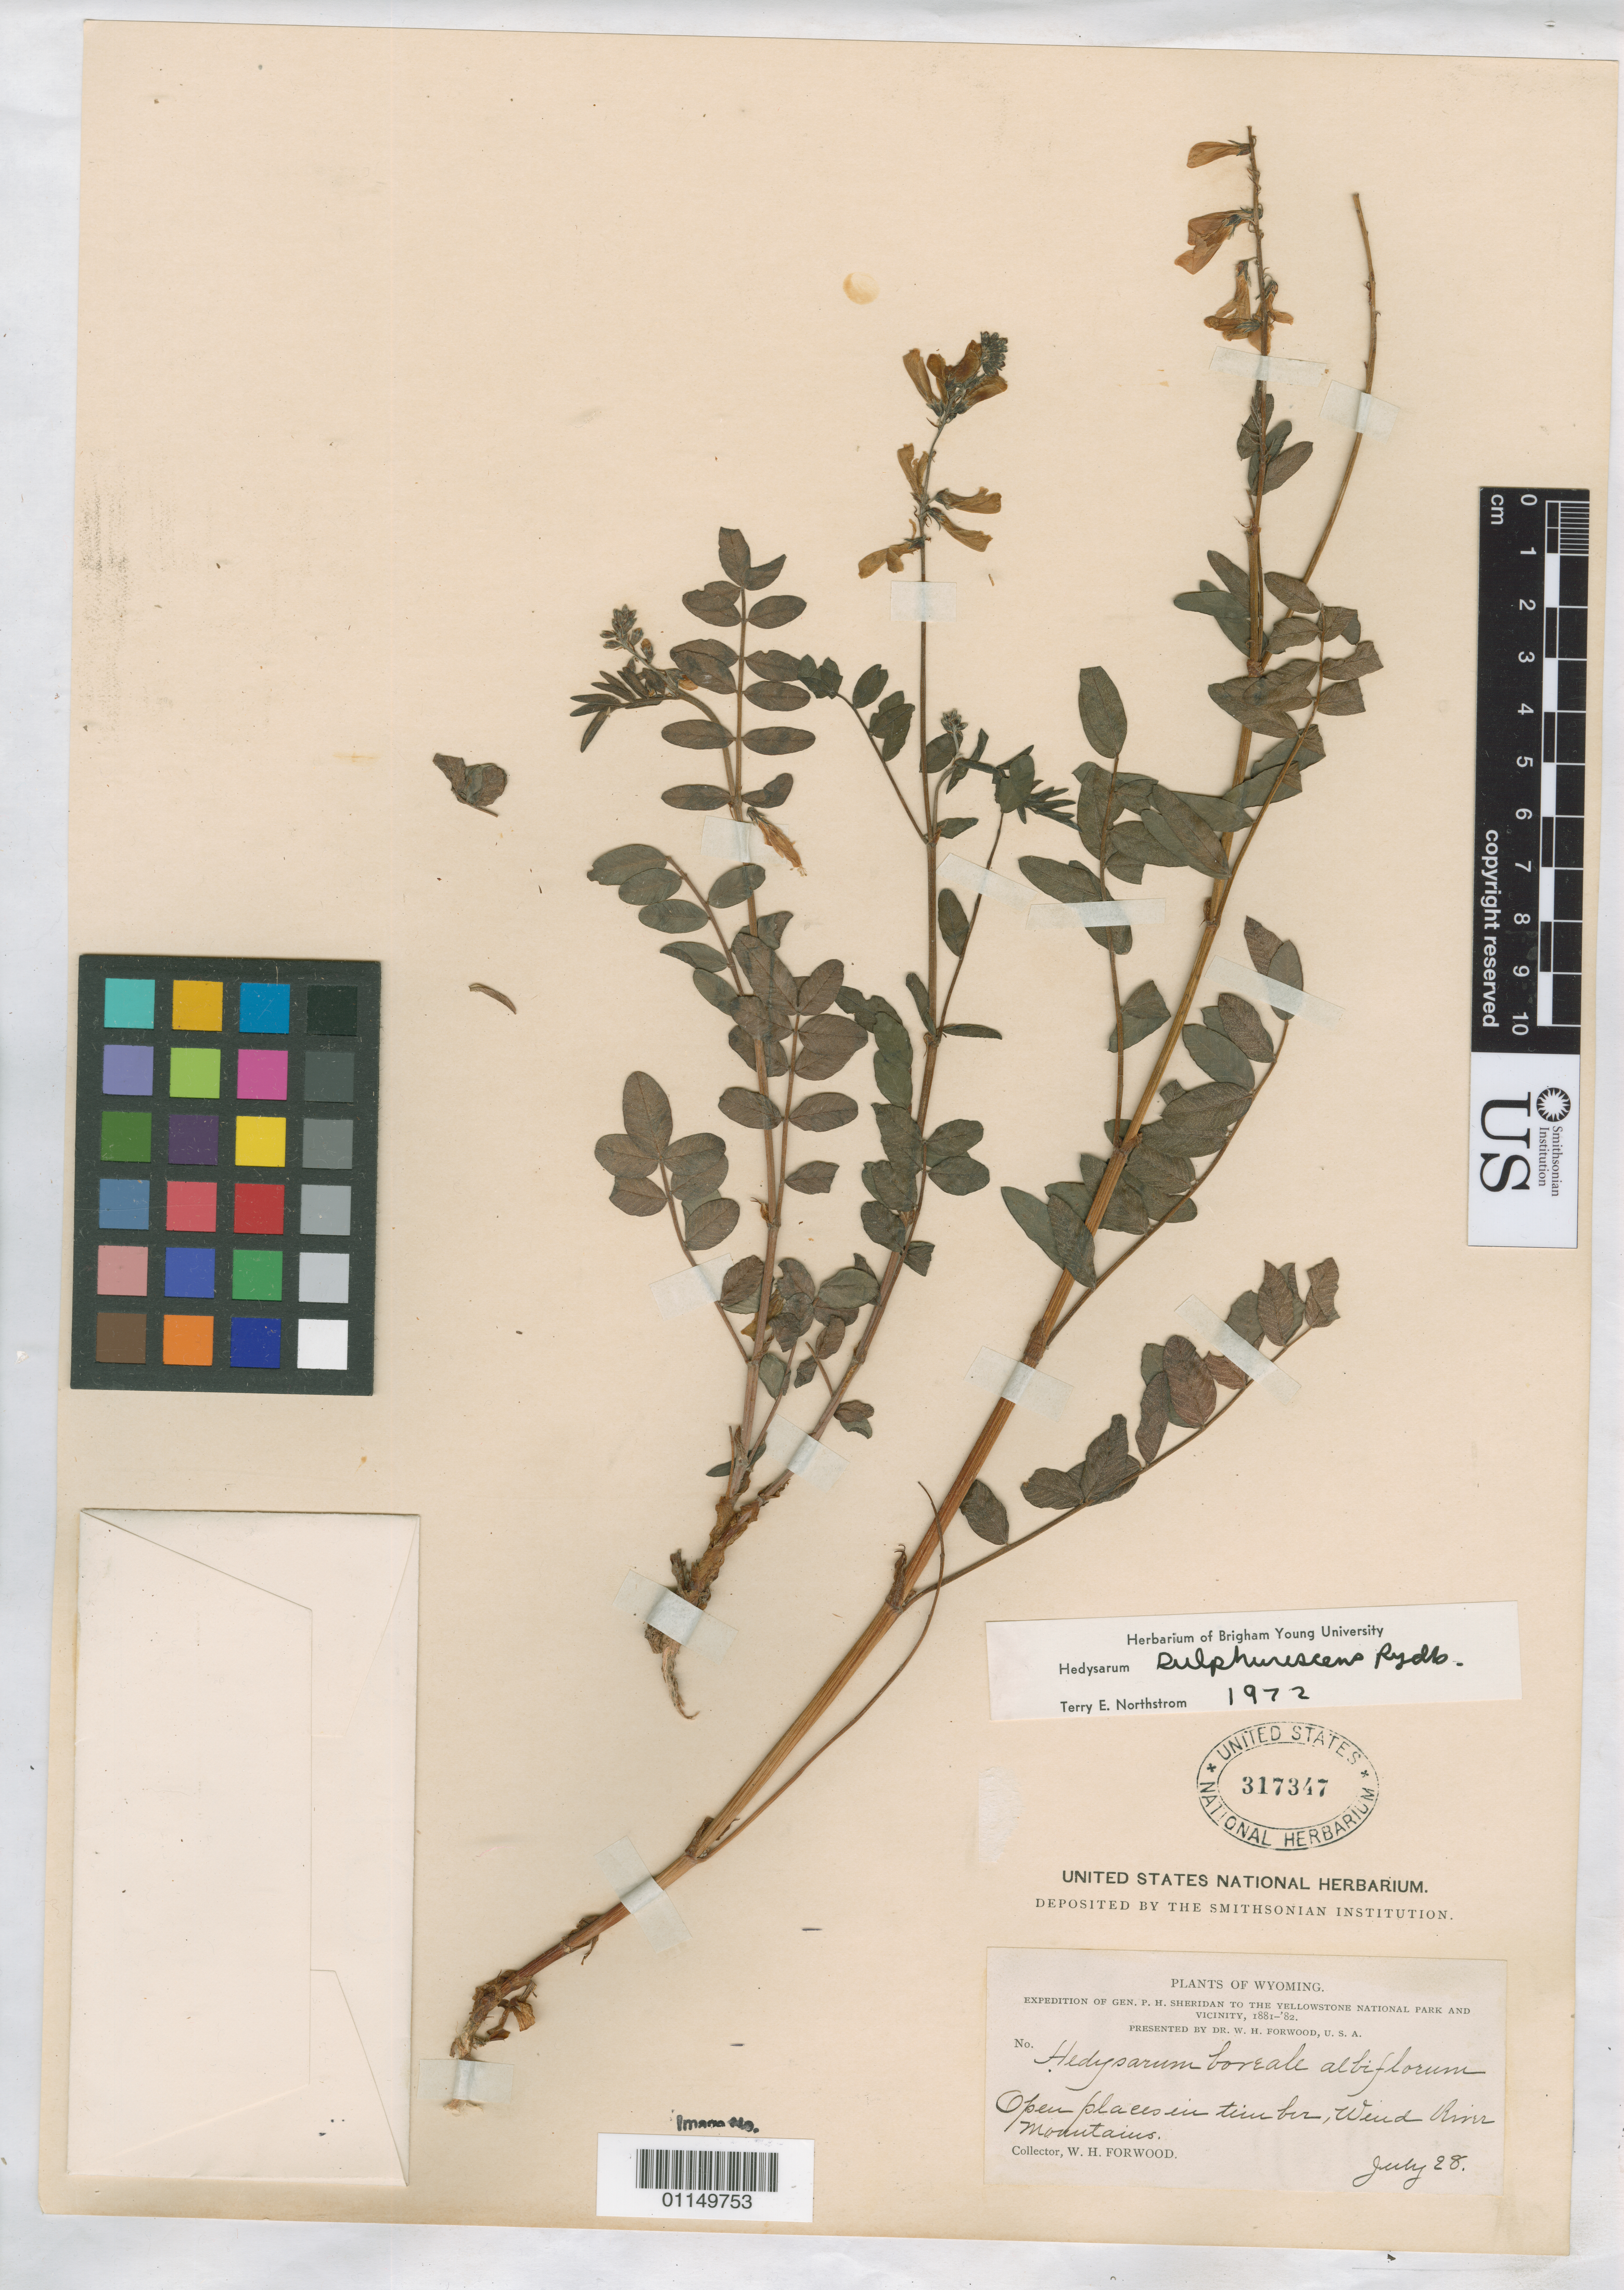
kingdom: Plantae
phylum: Tracheophyta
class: Magnoliopsida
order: Fabales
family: Fabaceae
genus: Hedysarum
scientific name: Hedysarum sulphurescens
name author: Rydb.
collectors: W. Forwood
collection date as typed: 28 Jul 1881 to 28 Jul 1882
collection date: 1881-07-28/1882-07-28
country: United States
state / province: Wyoming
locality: Wind River Mts.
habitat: Open places in timber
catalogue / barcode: US 317347